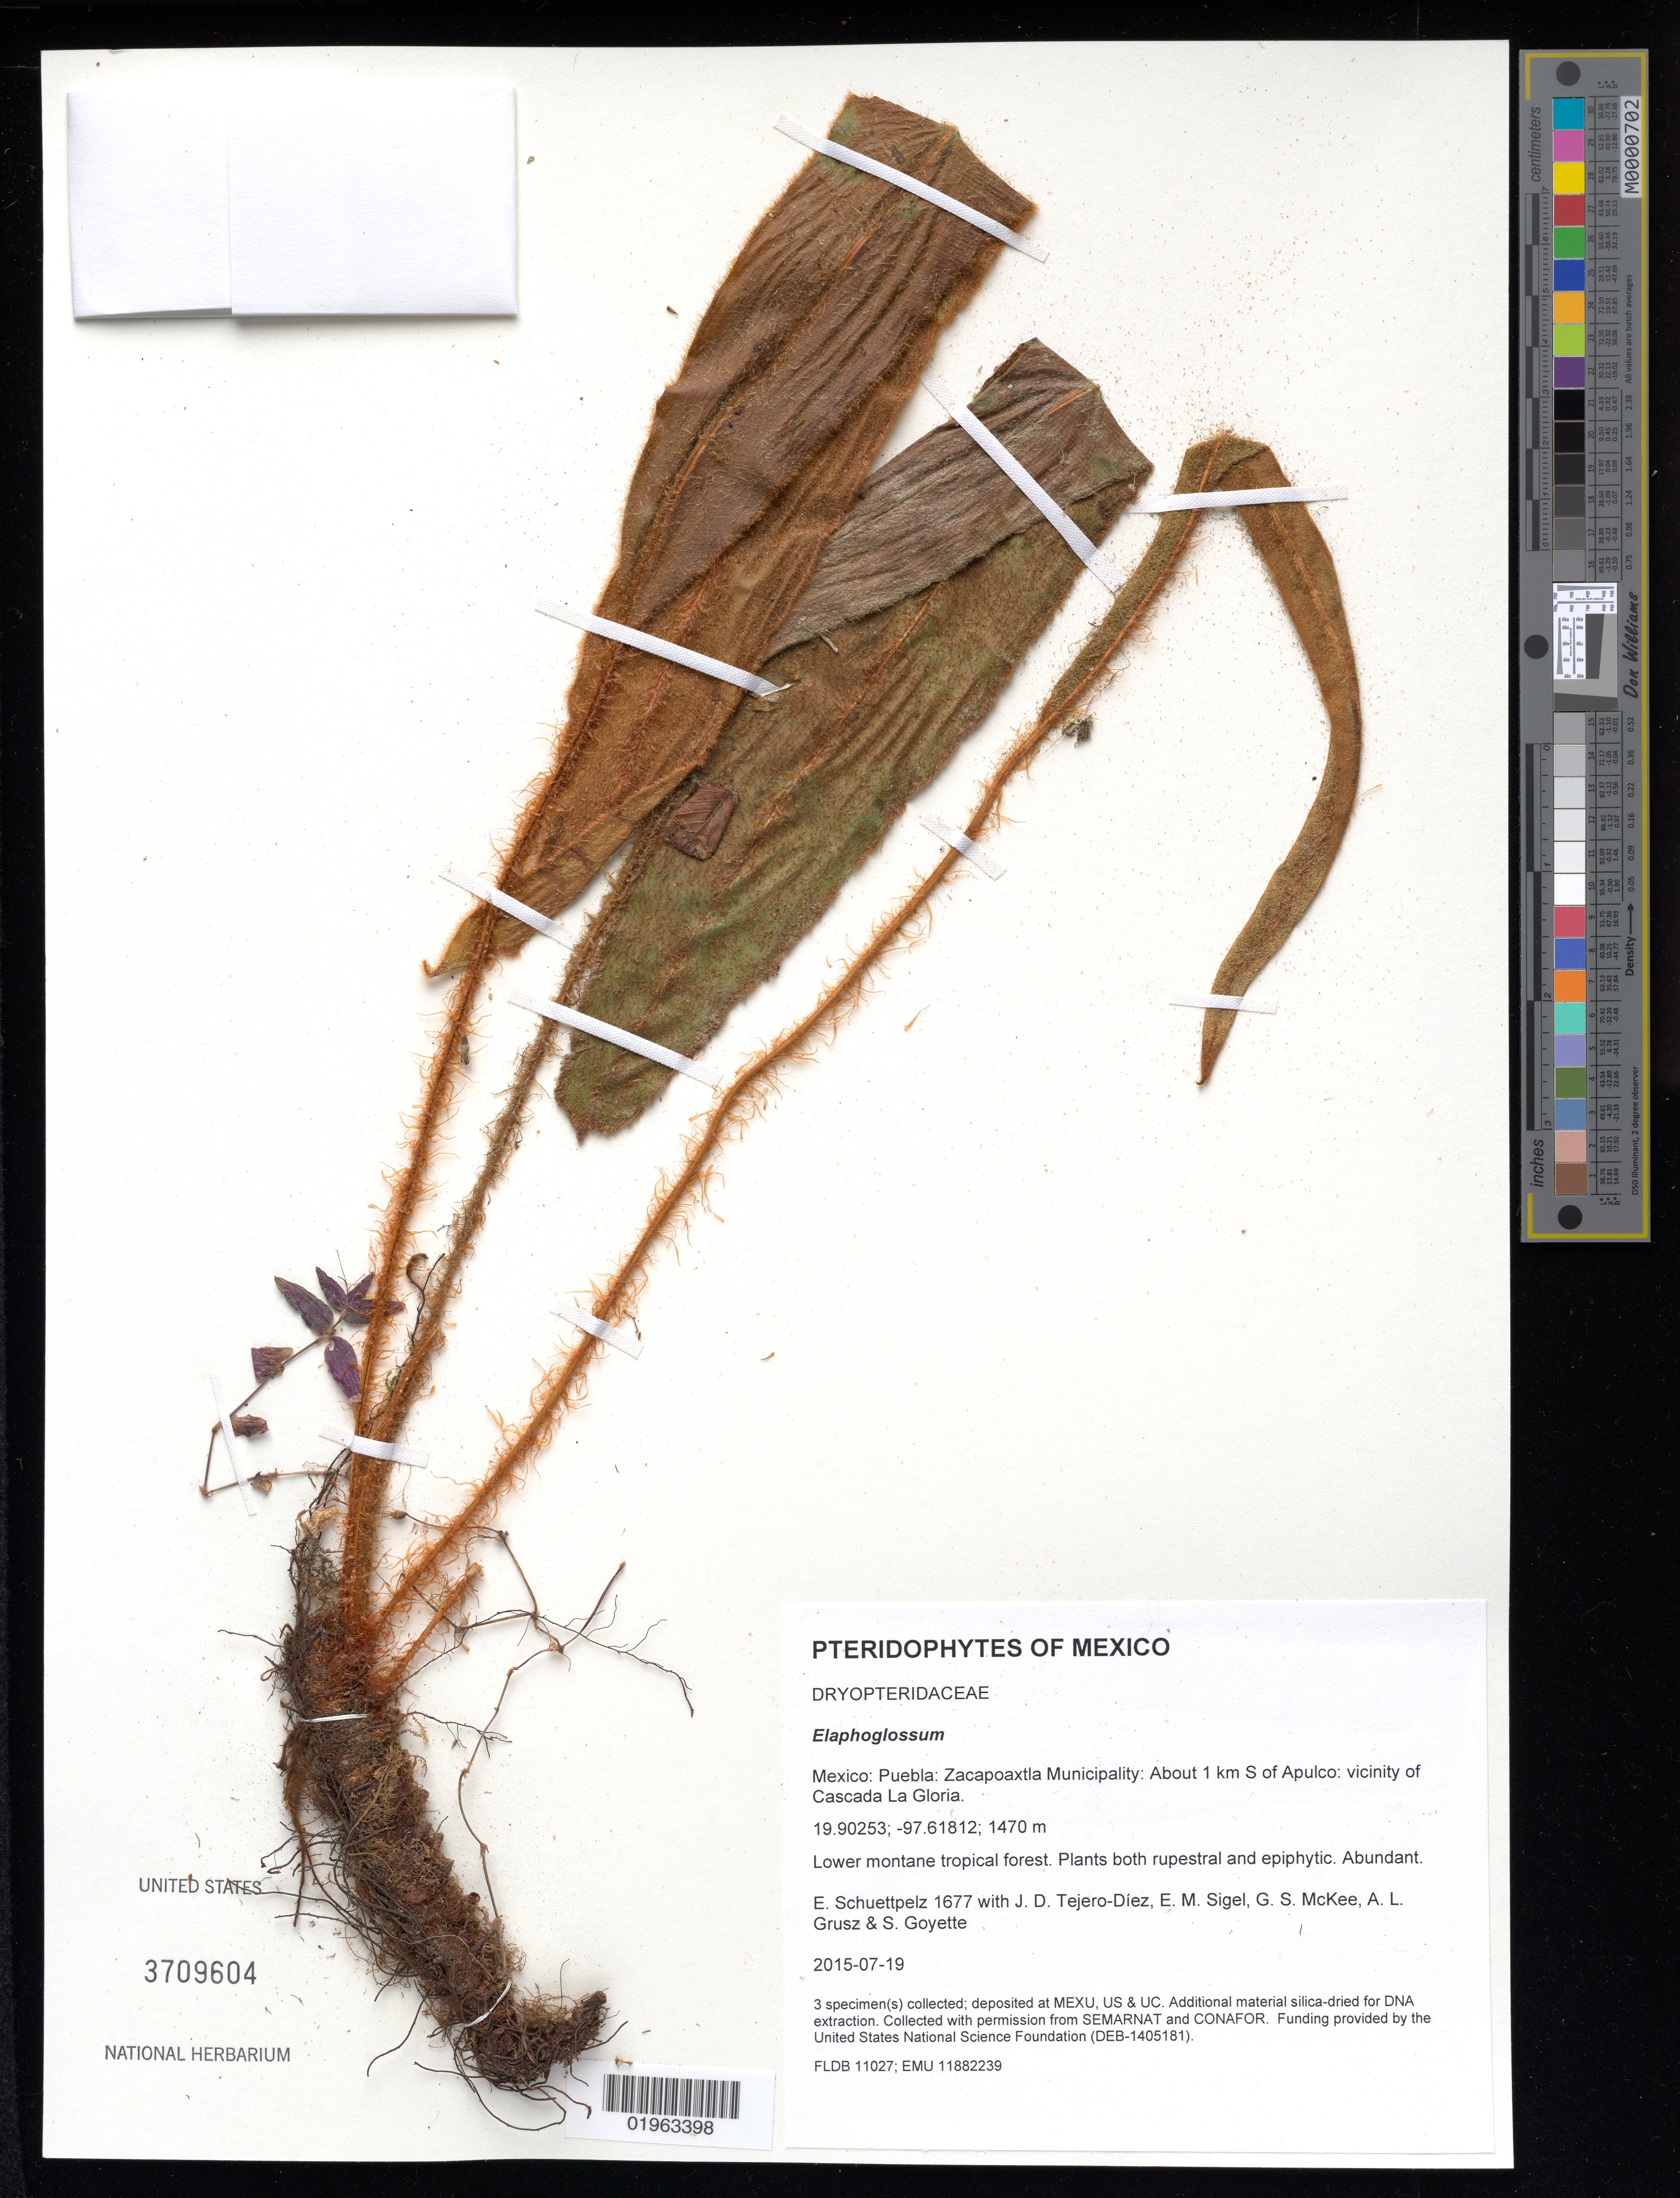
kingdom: Plantae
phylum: Tracheophyta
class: Polypodiopsida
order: Polypodiales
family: Dryopteridaceae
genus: Elaphoglossum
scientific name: Elaphoglossum obscurum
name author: (E. Fourn.) C. Chr.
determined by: Martinez-Becerril, Ana G.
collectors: E. Schuettpelz, D. Tejero-Díez, E. M. Sigel, G. S. McKee & A. Grusz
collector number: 1677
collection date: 2015-07-19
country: Mexico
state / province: Puebla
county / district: Zacapoaxtla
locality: About 1 km S of Apulco: vicinity of Cascada La Gloria.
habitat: Lower montane tropical forest.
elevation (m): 1470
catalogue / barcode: US 3709604